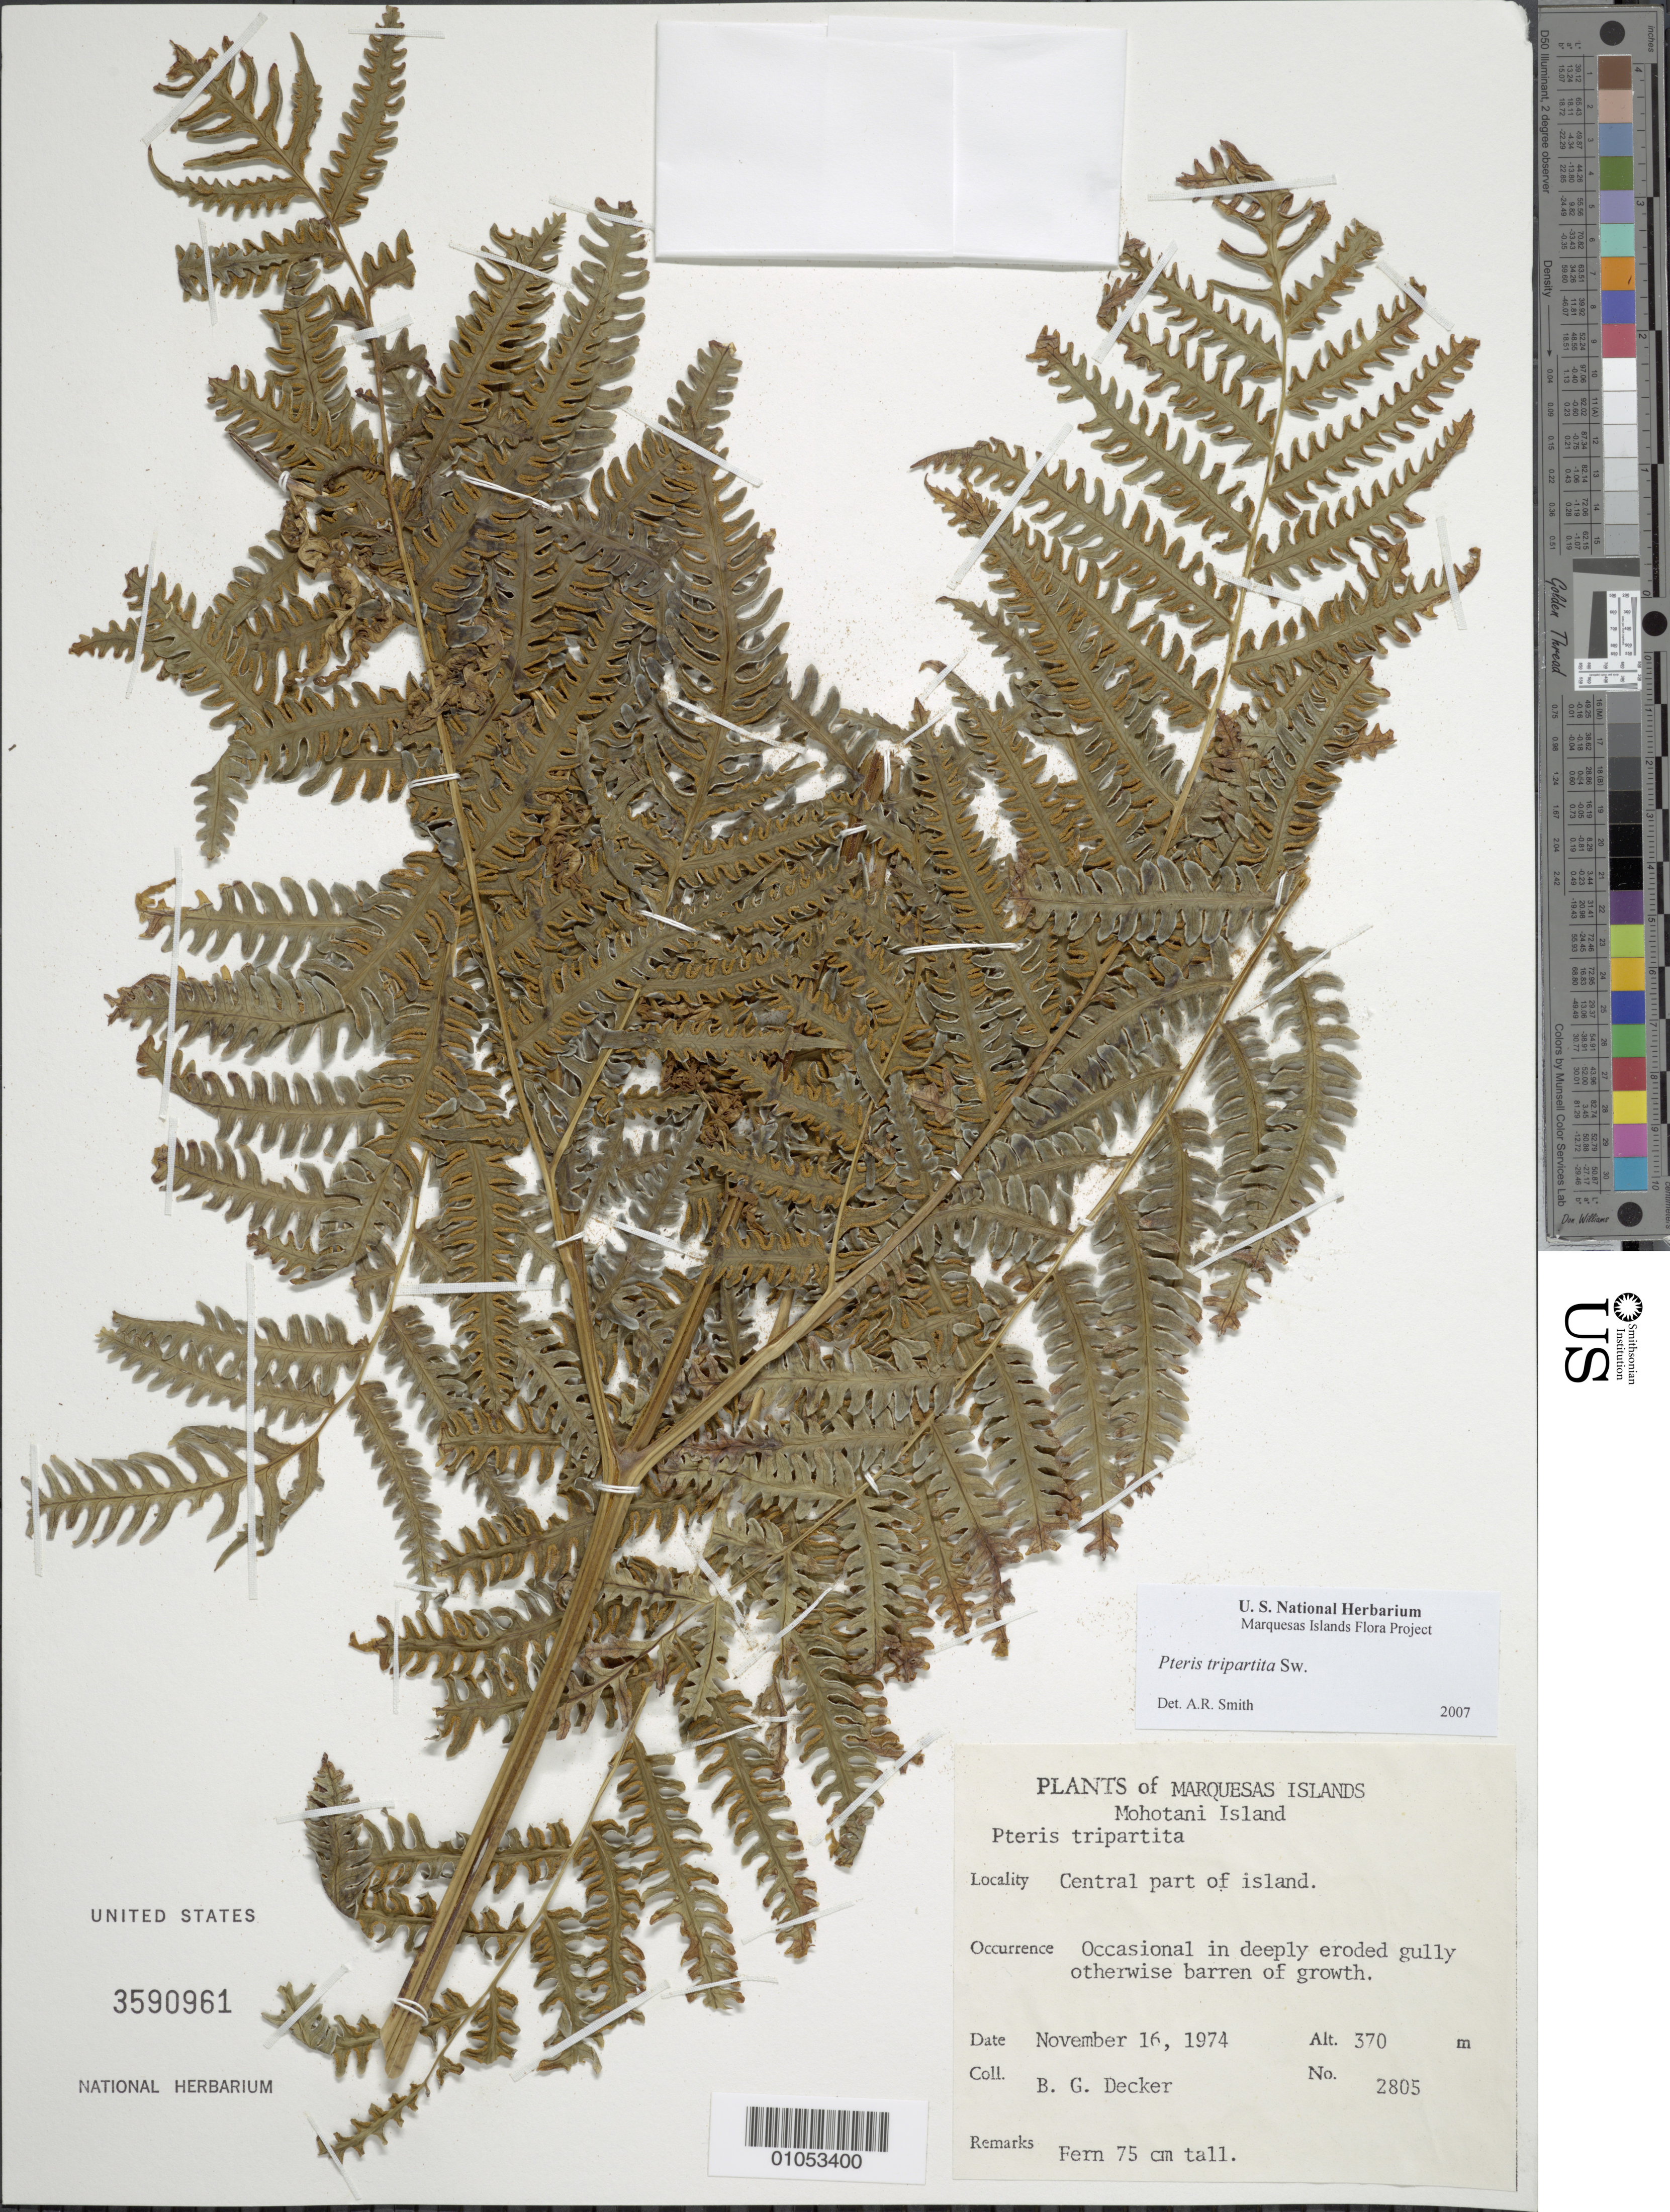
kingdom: Plantae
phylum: Tracheophyta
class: Polypodiopsida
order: Polypodiales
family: Pteridaceae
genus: Pteris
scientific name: Pteris tripartita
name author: Sw.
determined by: Smith, Alan R., (UC)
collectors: B. G. Decker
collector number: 2805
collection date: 1974-11-16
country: French Polynesia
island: Mohotani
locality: Central part of island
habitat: Occasional in deeply eroded gully otherwise barren of growth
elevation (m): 370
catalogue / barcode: US 3590961